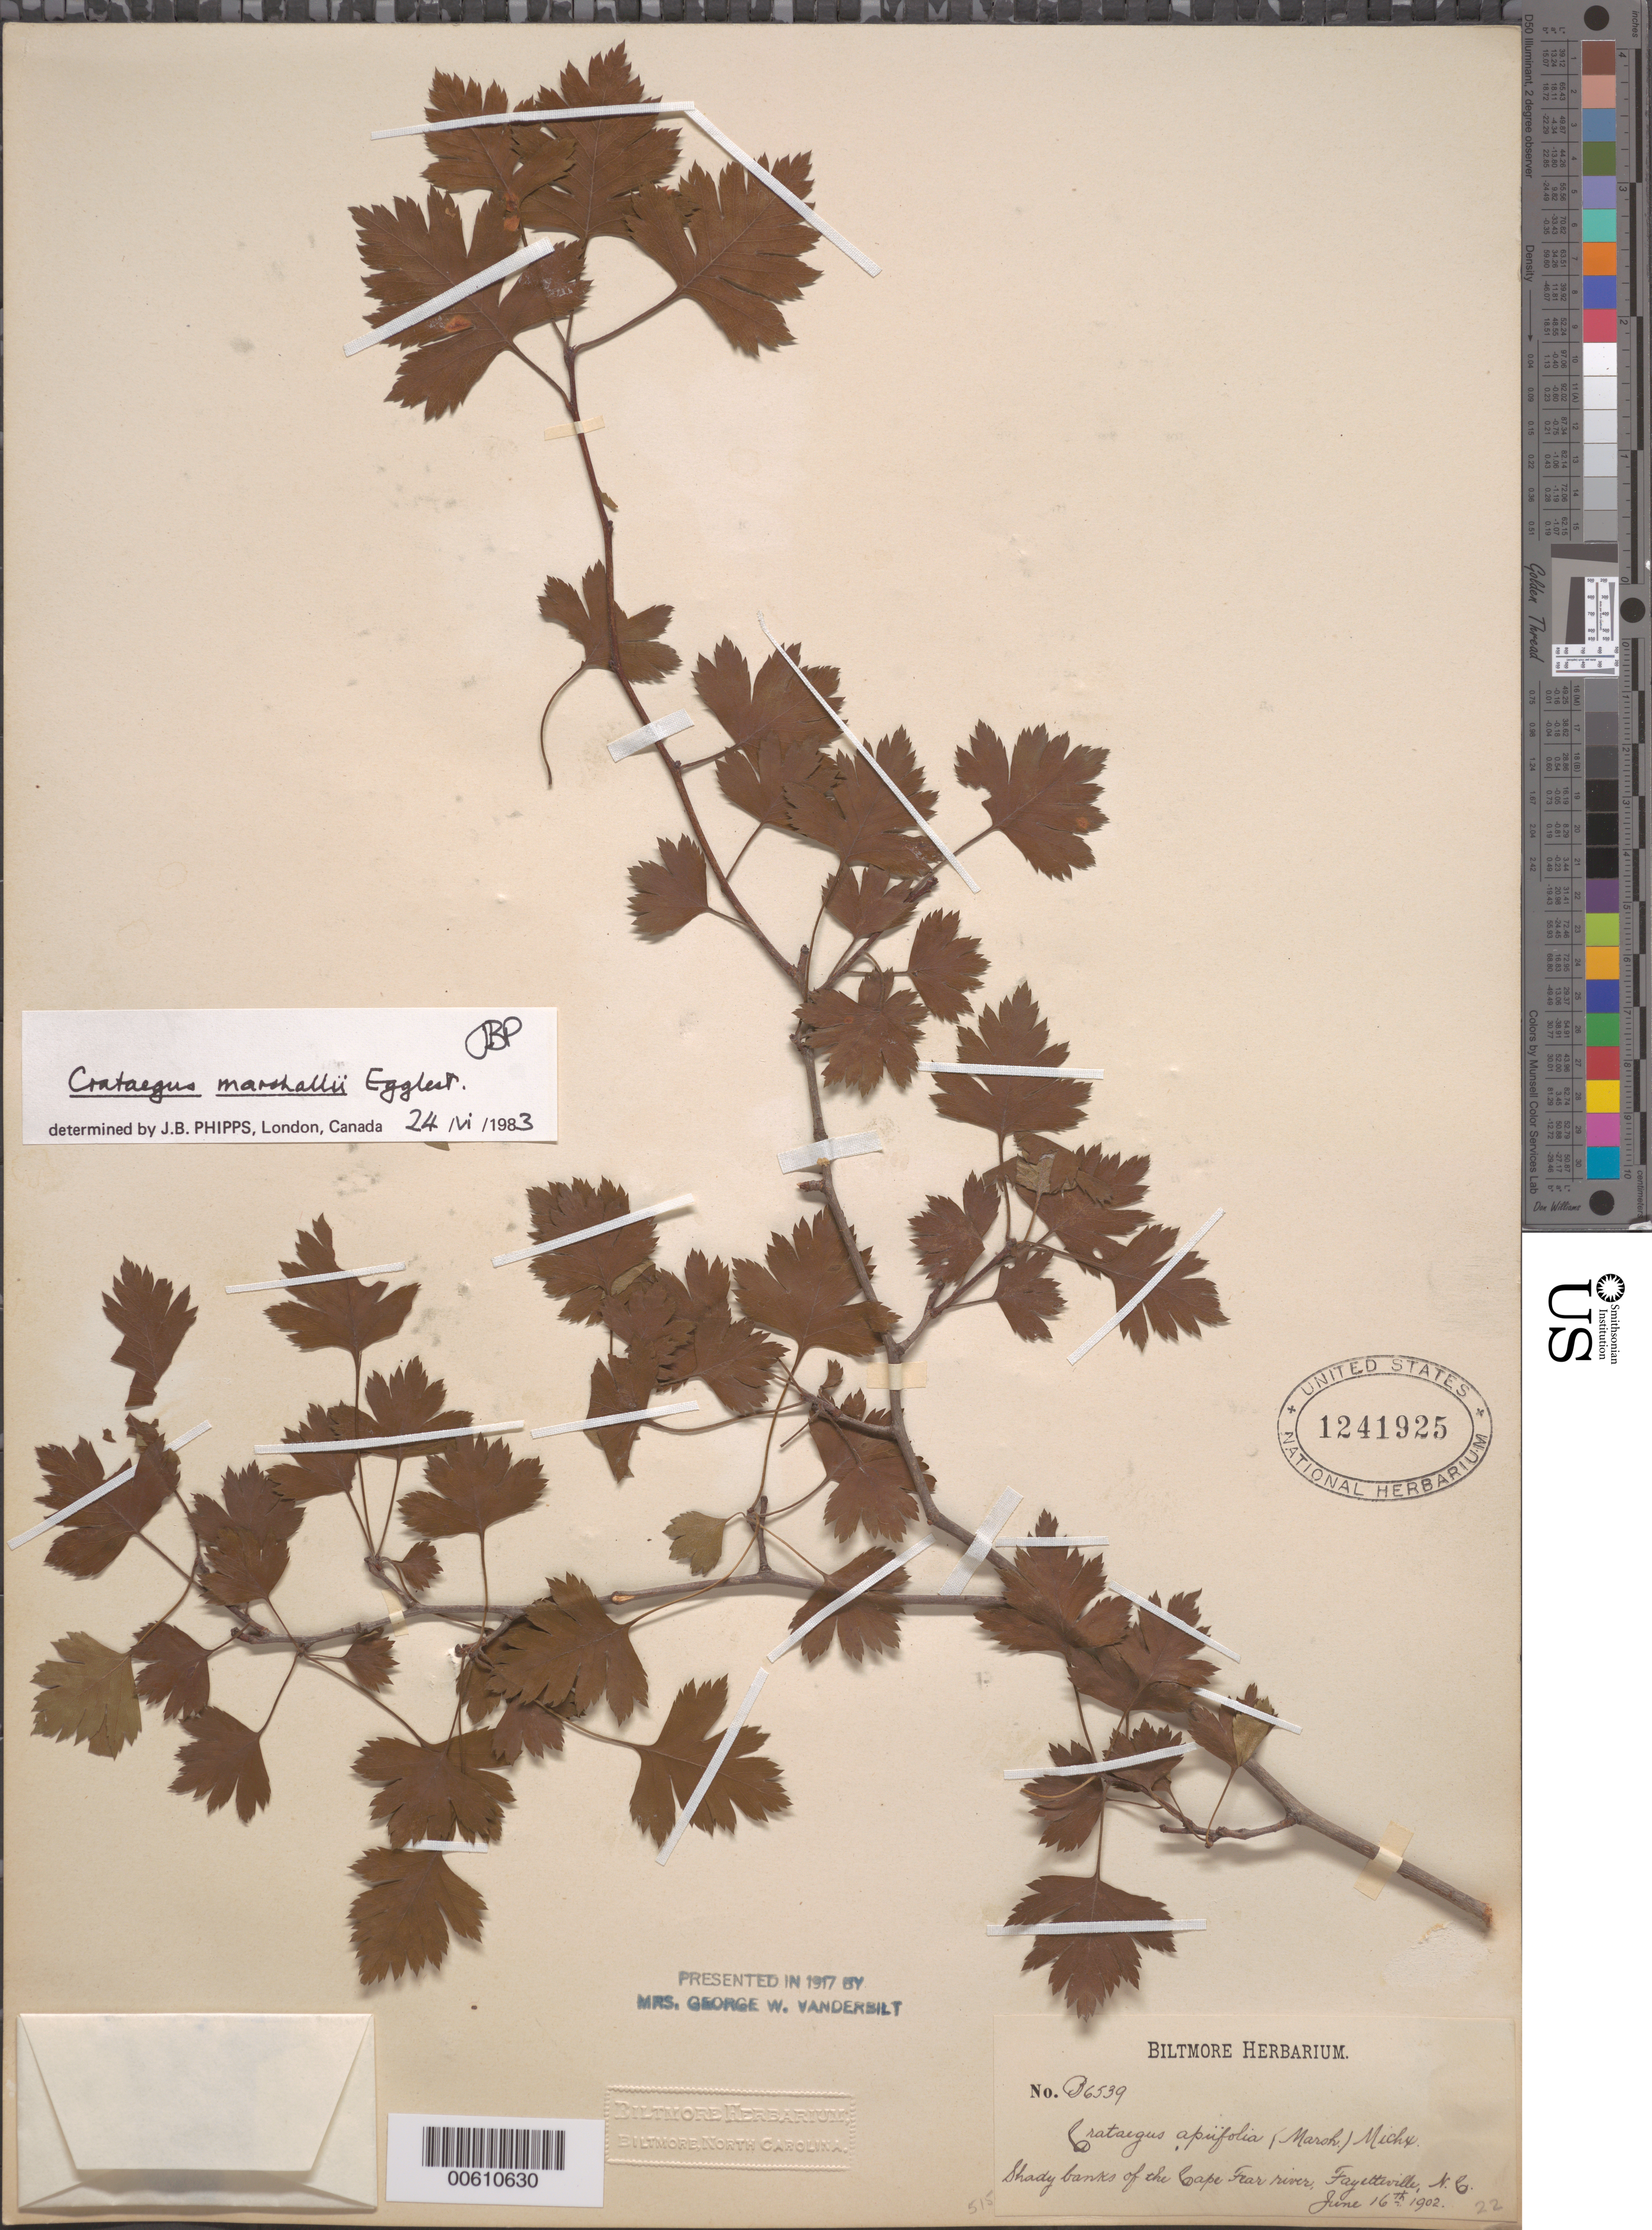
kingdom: Plantae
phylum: Tracheophyta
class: Magnoliopsida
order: Rosales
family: Rosaceae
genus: Crataegus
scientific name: Crataegus marshallii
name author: Eggl.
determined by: Phipps, James B., (UWO), University of Western Ontario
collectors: ex herb. Biltmore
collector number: B6539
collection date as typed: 16 Jun 1902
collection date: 1902-06-16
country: United States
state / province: North Carolina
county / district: Cumberland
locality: Cape Fear River, Fayetteville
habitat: Shady banks of river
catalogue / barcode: US 1231925